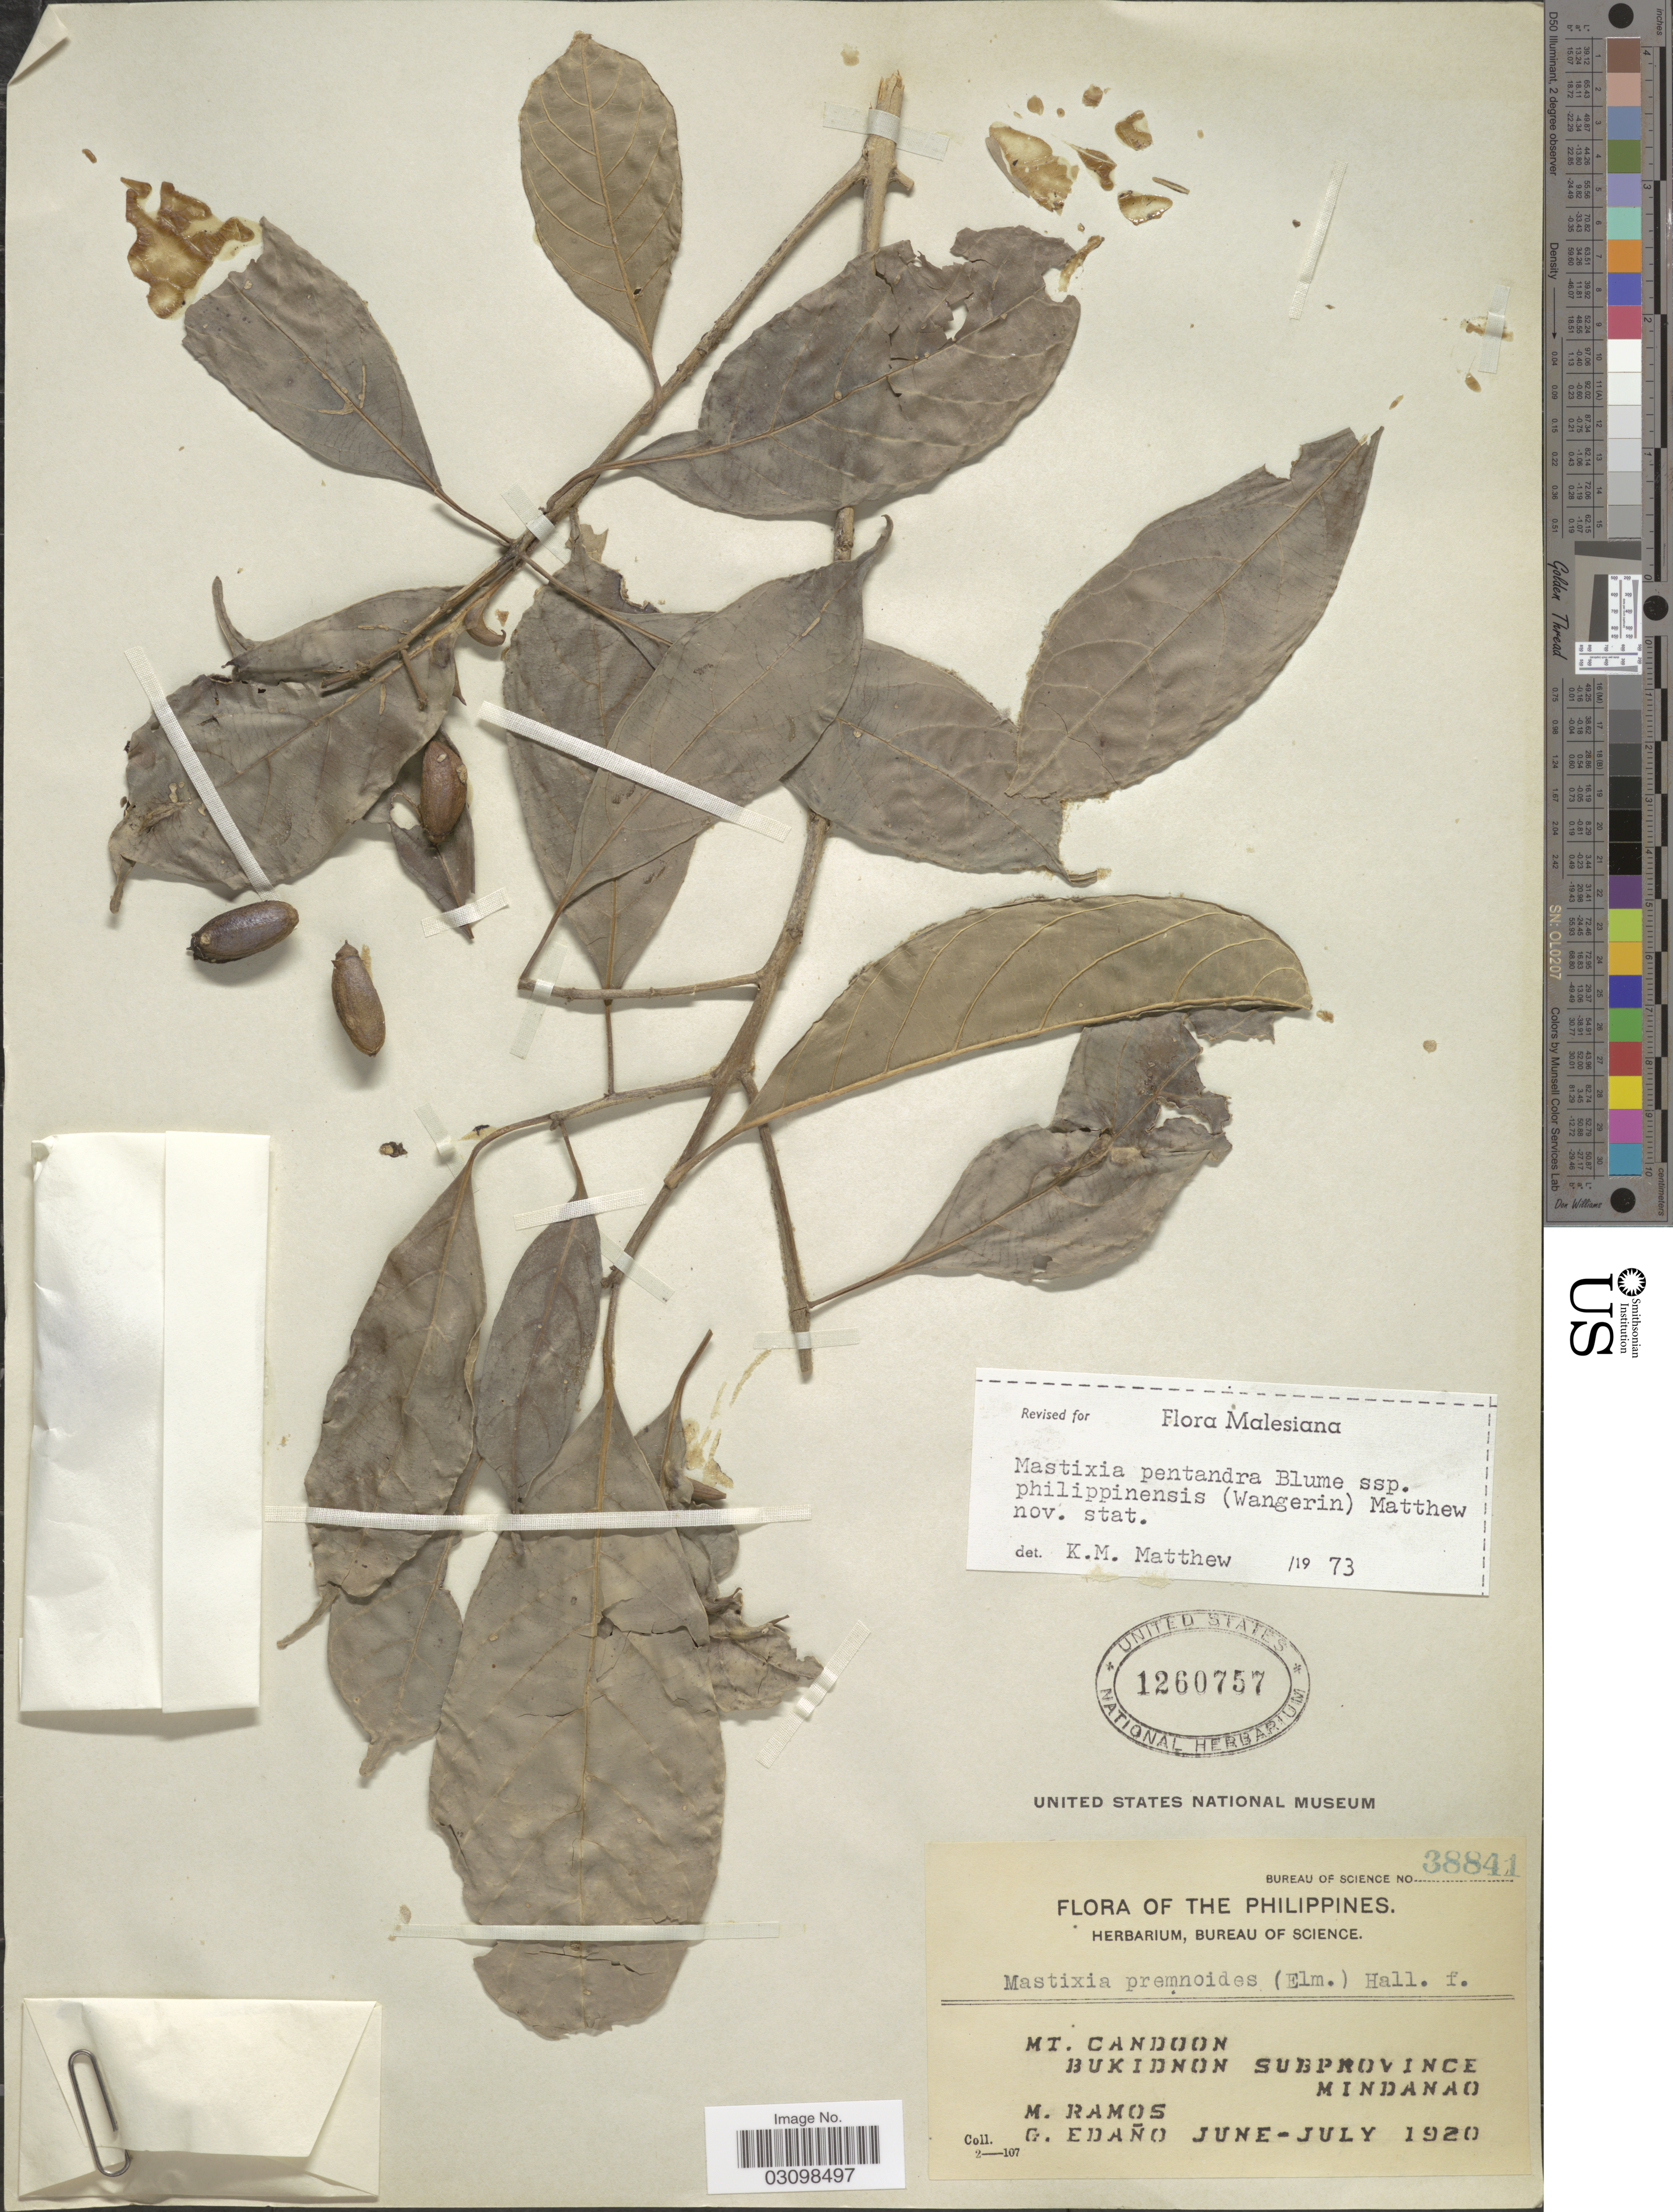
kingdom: Plantae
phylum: Tracheophyta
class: Magnoliopsida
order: Cornales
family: Nyssaceae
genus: Mastixia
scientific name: Mastixia pentandra subsp. philippinensis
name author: Wangerin & K.M. Matthew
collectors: M. Ramos & G. Edaño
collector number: Bureau of science 38841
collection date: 1920-06/1920-07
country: Philippines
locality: Mt. Candoon, Bukidnon Subprovince, Mindanao.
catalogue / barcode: US 1260757